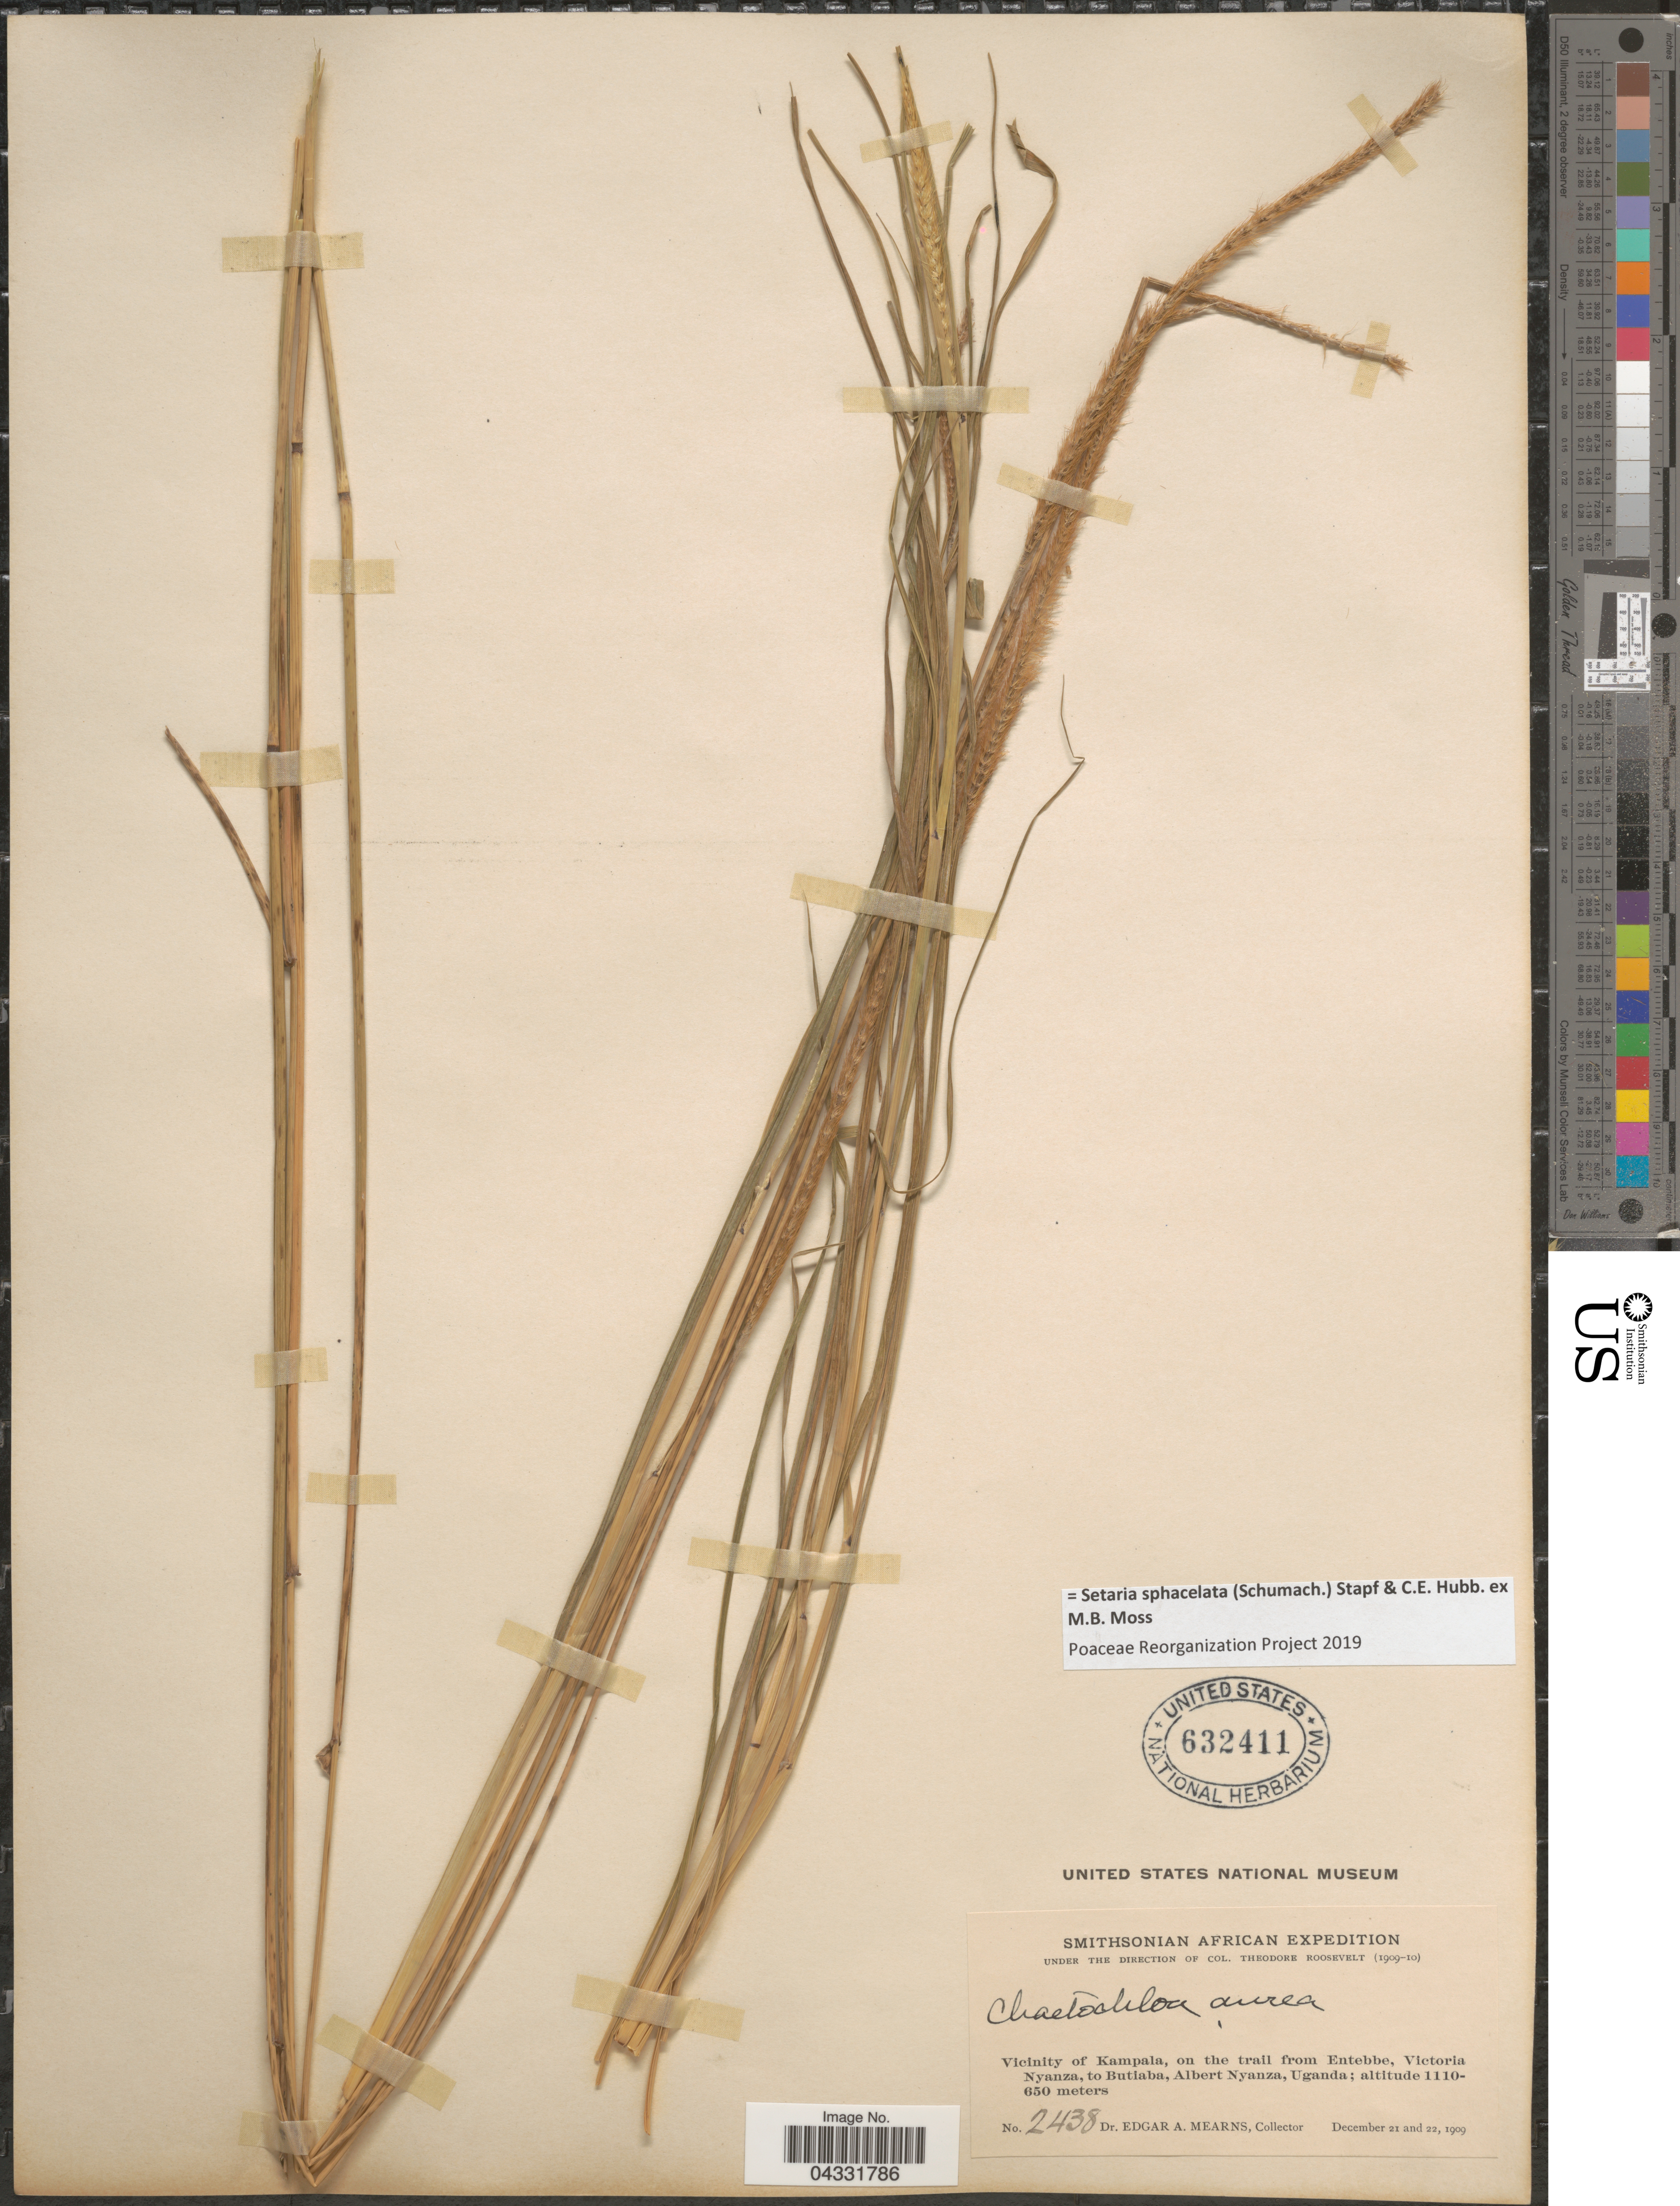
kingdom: Plantae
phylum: Tracheophyta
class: Liliopsida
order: Poales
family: Poaceae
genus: Setaria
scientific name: Setaria sphacelata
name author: (Schumach.) Stapf & Hubb. ex Moss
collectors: E. A. Mearns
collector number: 2438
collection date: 1909-12-21/1909-12-22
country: Uganda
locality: Smithsonian African Expedition. Vicinity of Kampala, on the trail from Entebbe, Victoria Nyanza, to Butiaba, Albert Nyanza.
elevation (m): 650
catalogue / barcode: US 632411